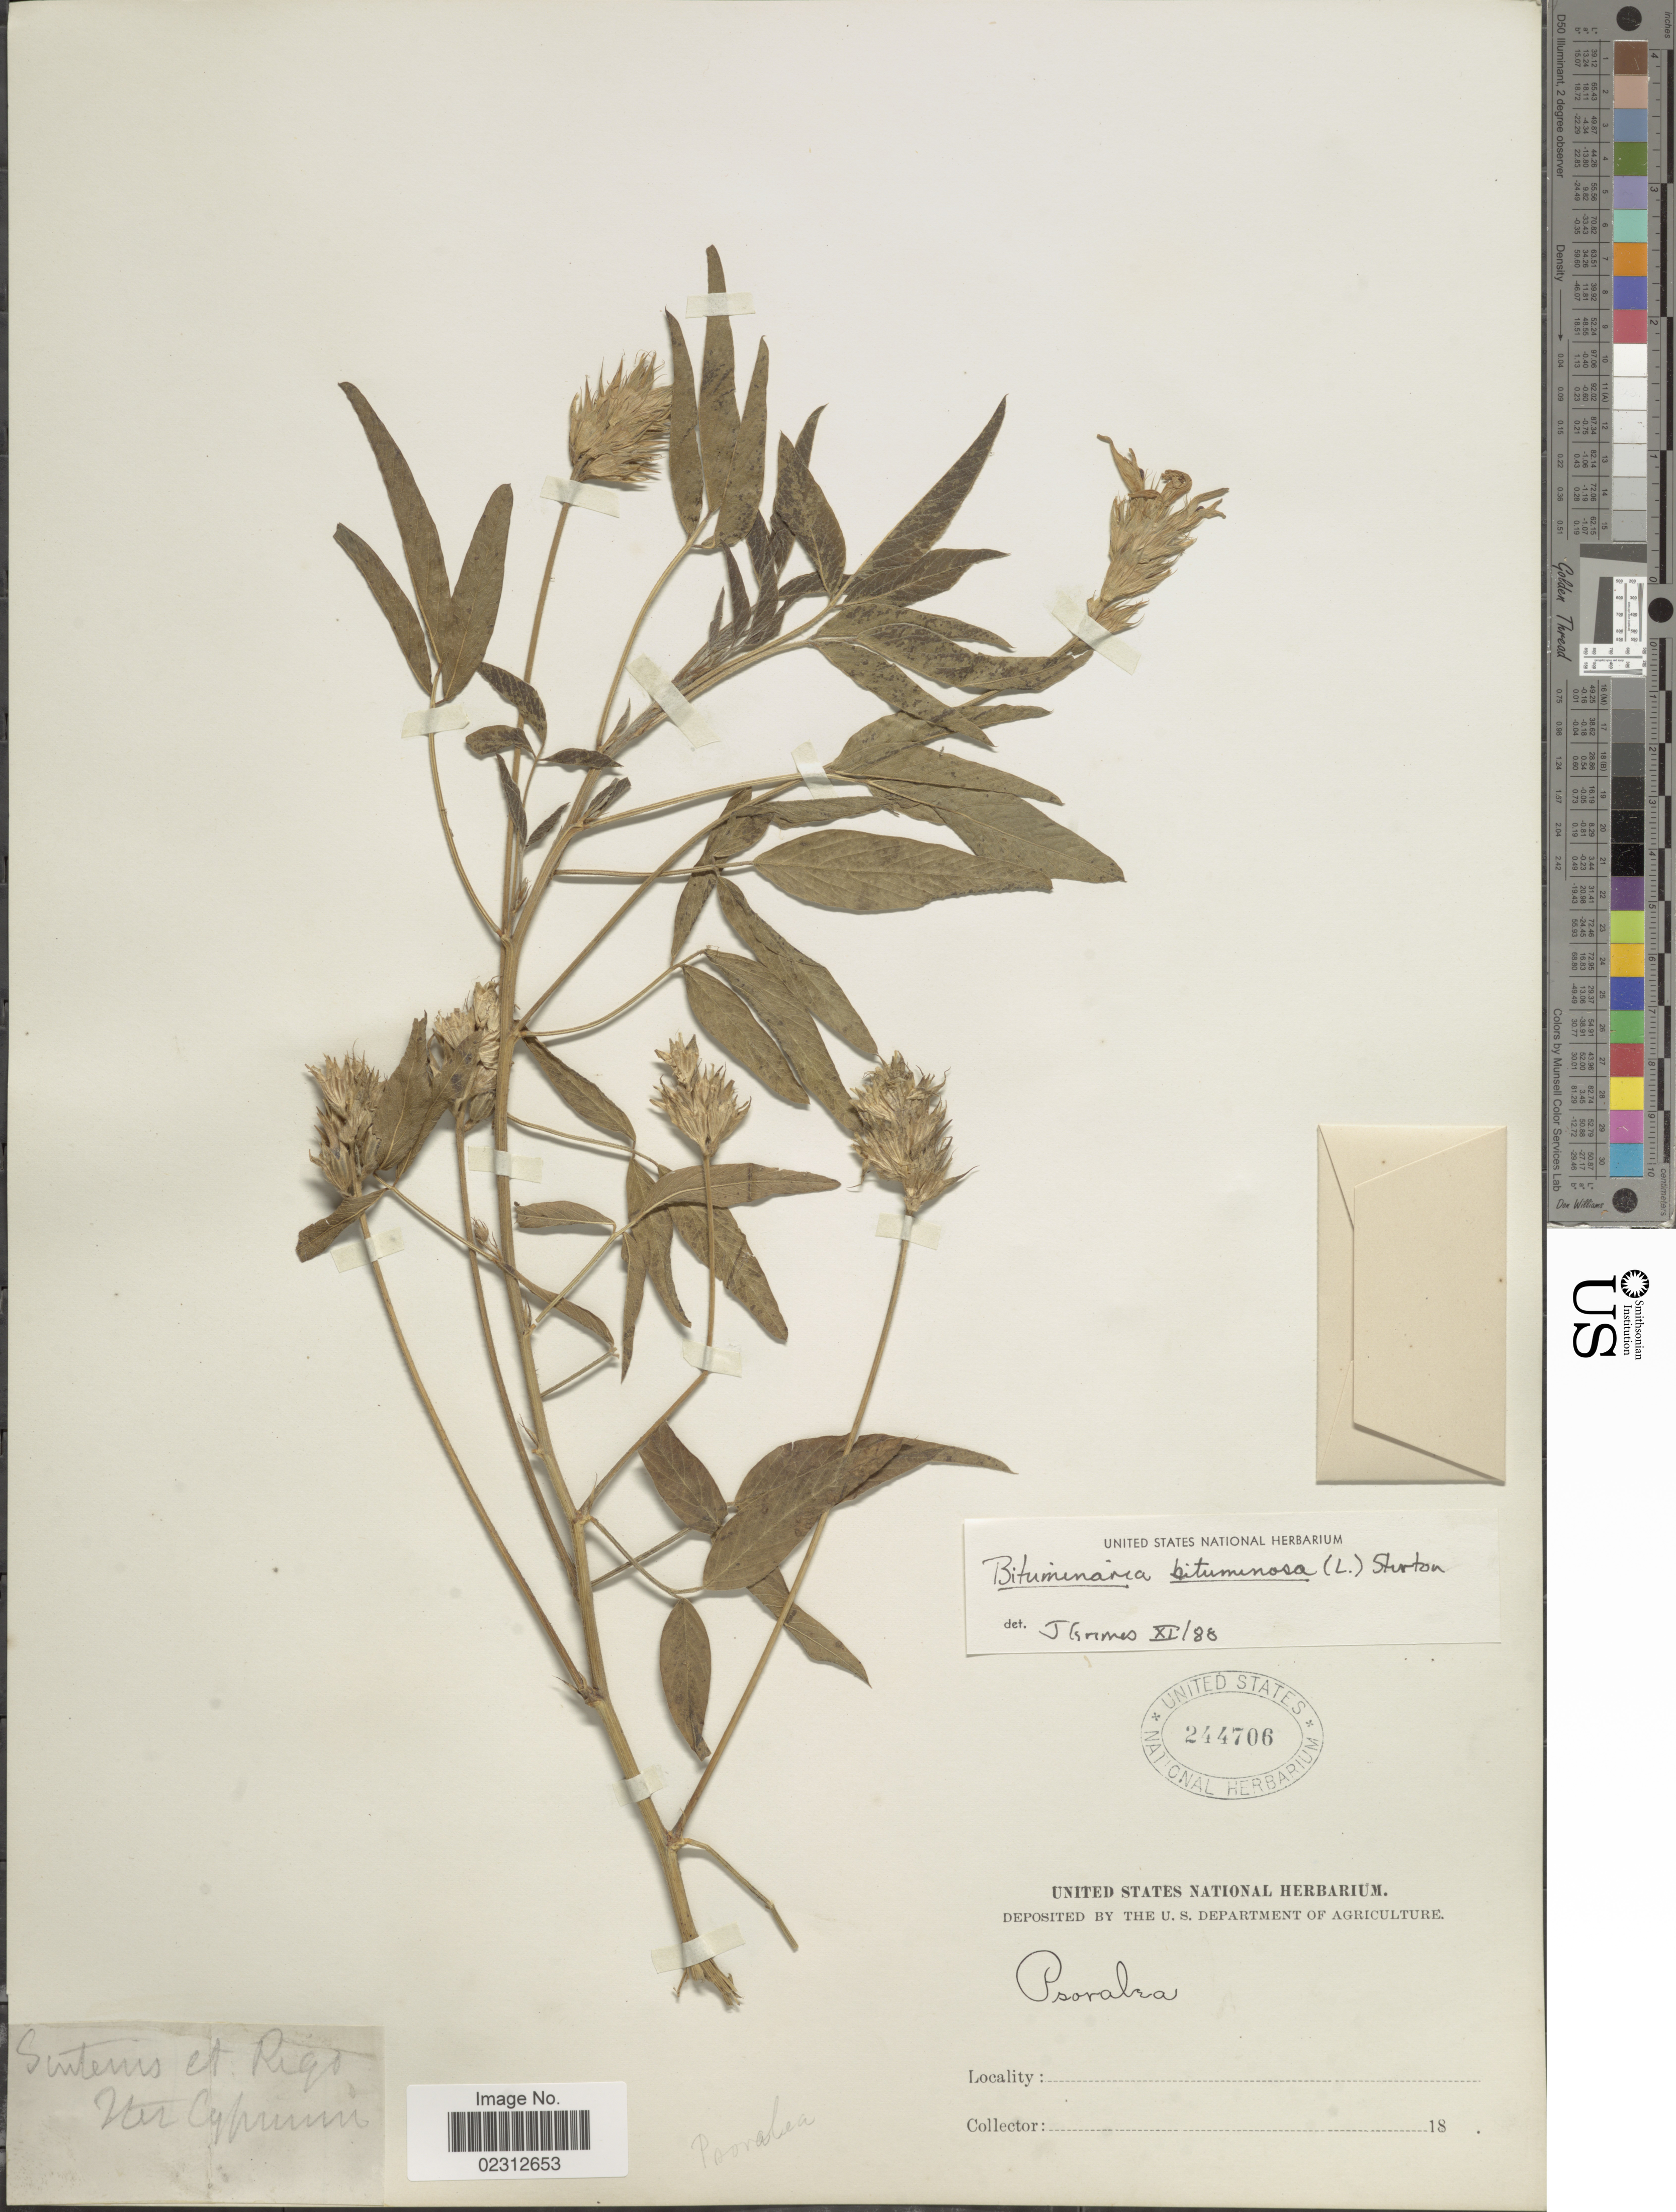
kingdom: Plantae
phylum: Tracheophyta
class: Magnoliopsida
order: Fabales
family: Fabaceae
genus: Bituminaria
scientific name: Bituminaria bituminosa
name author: (L.) C.H. Stirt.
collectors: -. Sintenis & -- Rigo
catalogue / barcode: US 244706